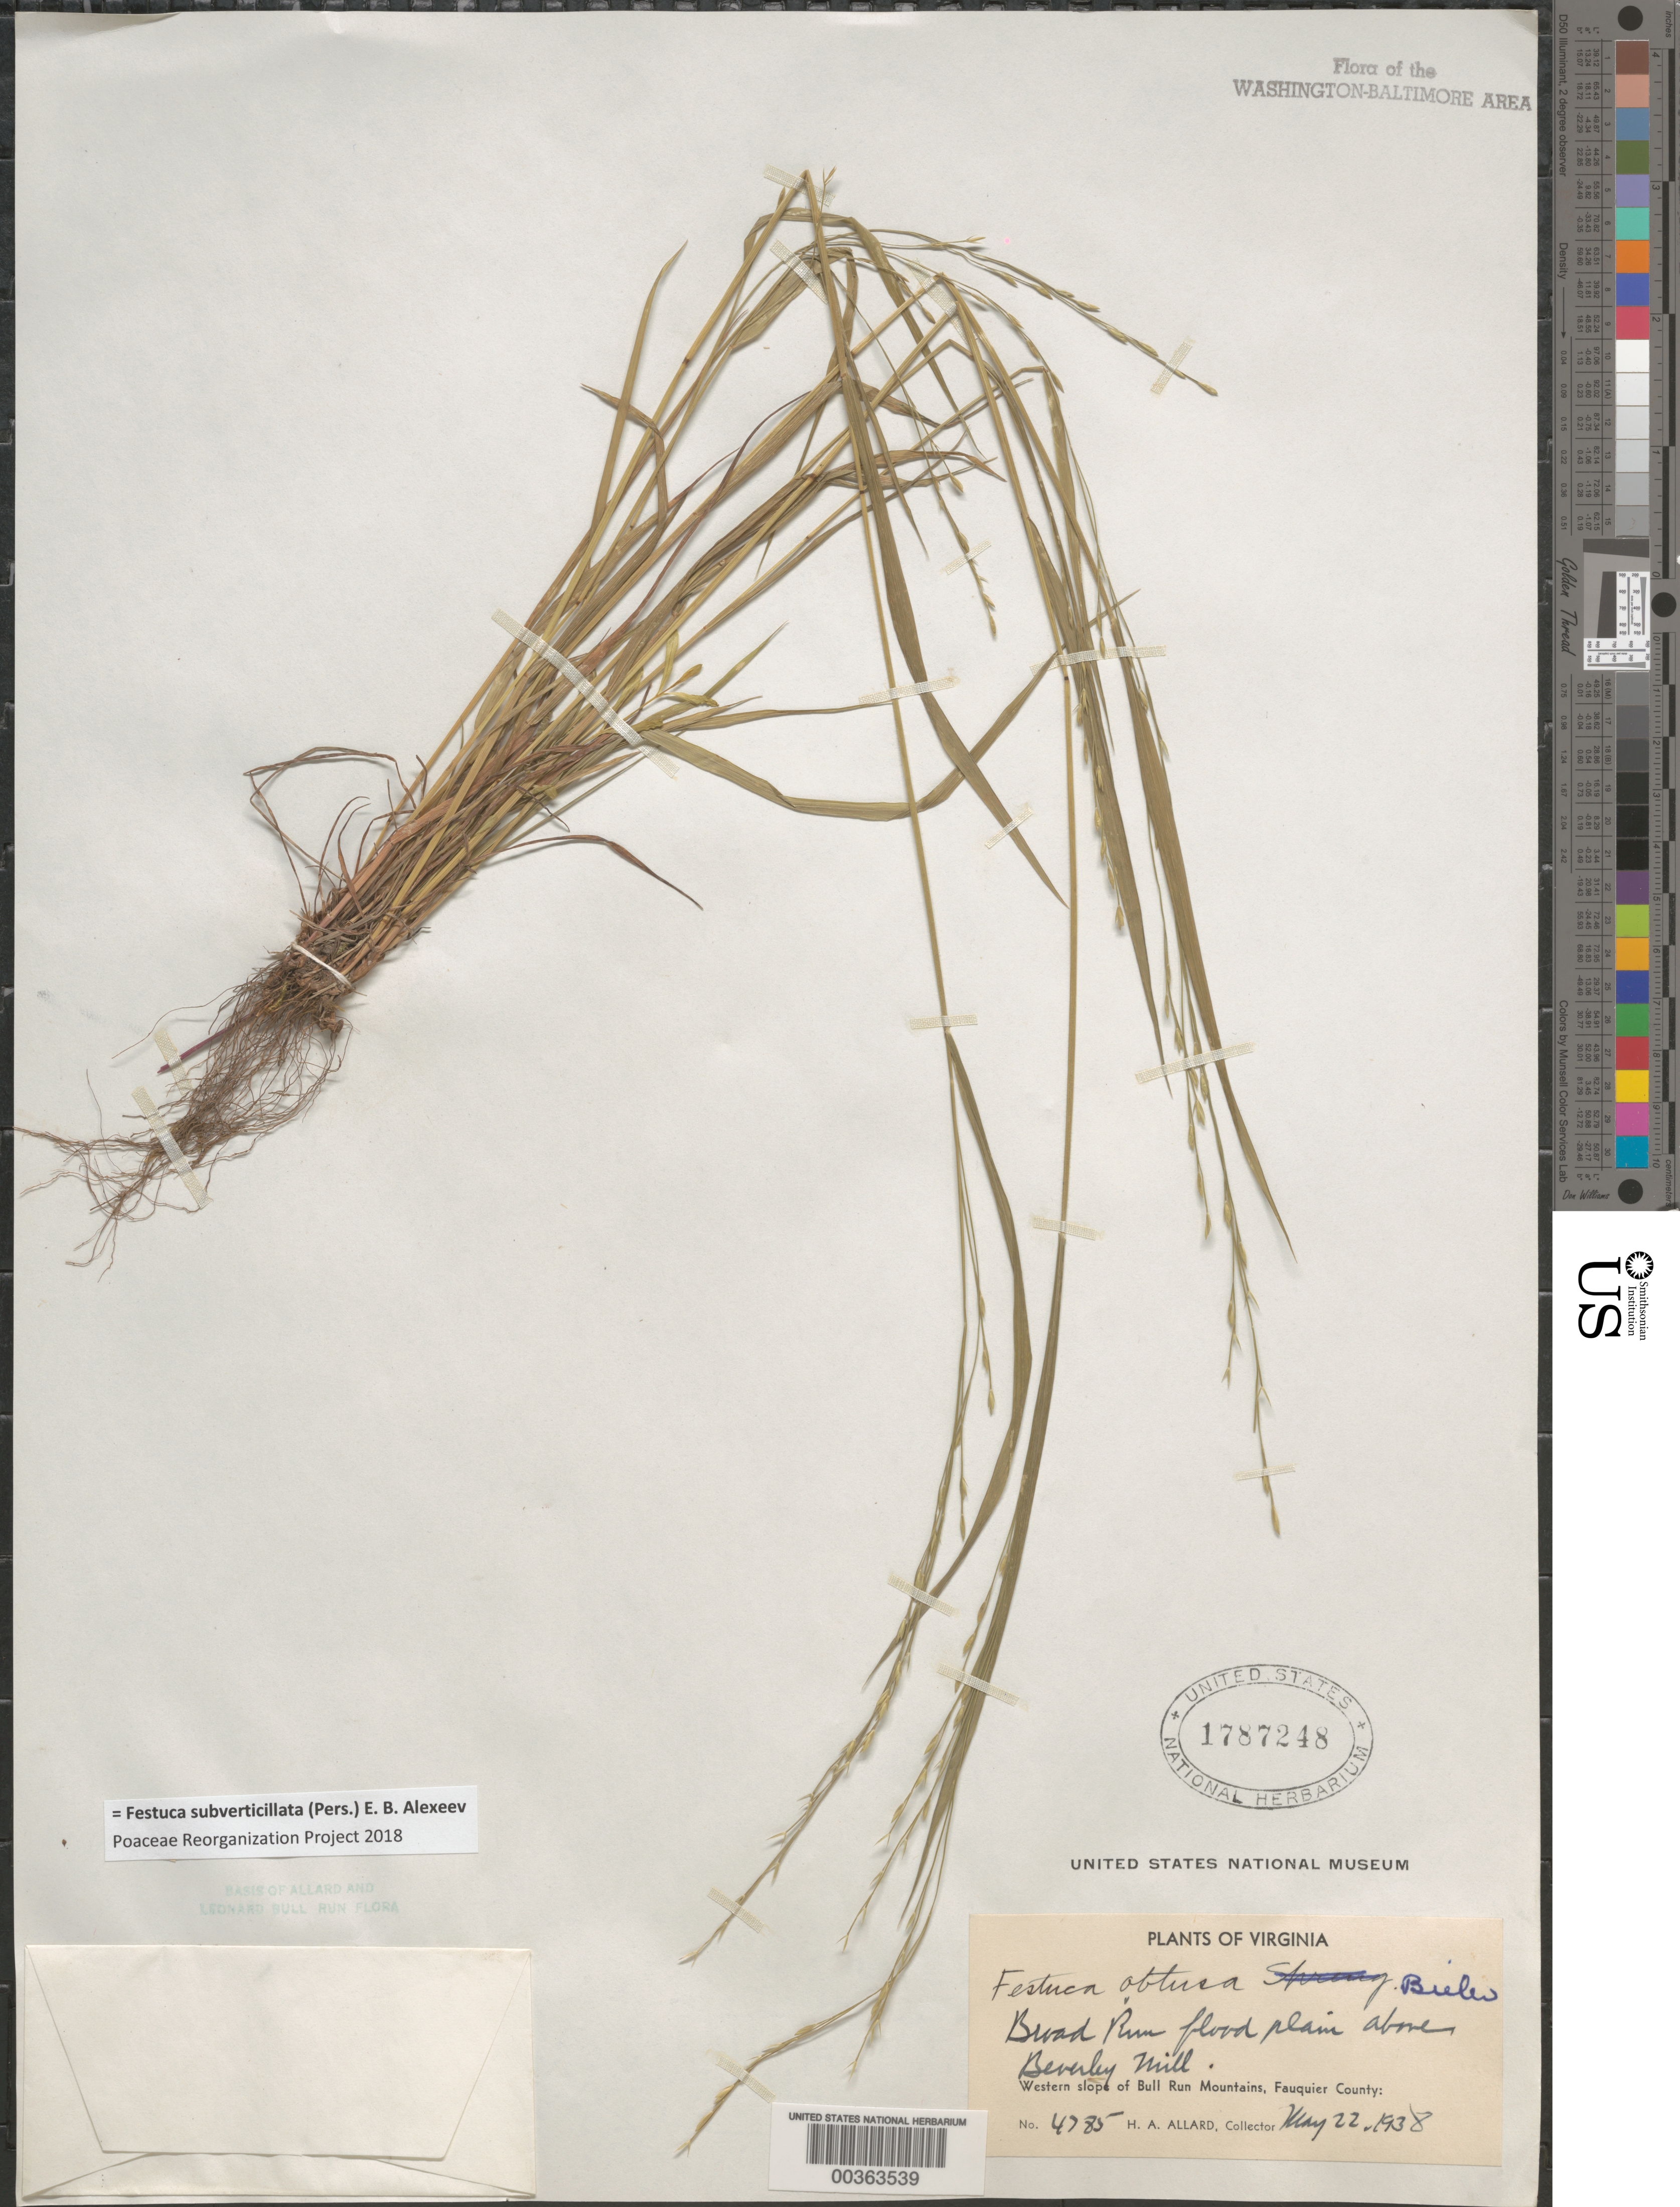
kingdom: Plantae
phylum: Tracheophyta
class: Liliopsida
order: Poales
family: Poaceae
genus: Festuca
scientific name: Festuca subverticillata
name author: (Pers.) E.B. Alexeev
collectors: H. A. Allard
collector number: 4785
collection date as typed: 22 May 1938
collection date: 1938-05-22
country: United States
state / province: Virginia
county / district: Fauquier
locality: Broad Run above Beverley Mill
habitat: Flood plain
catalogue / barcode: US 1787248